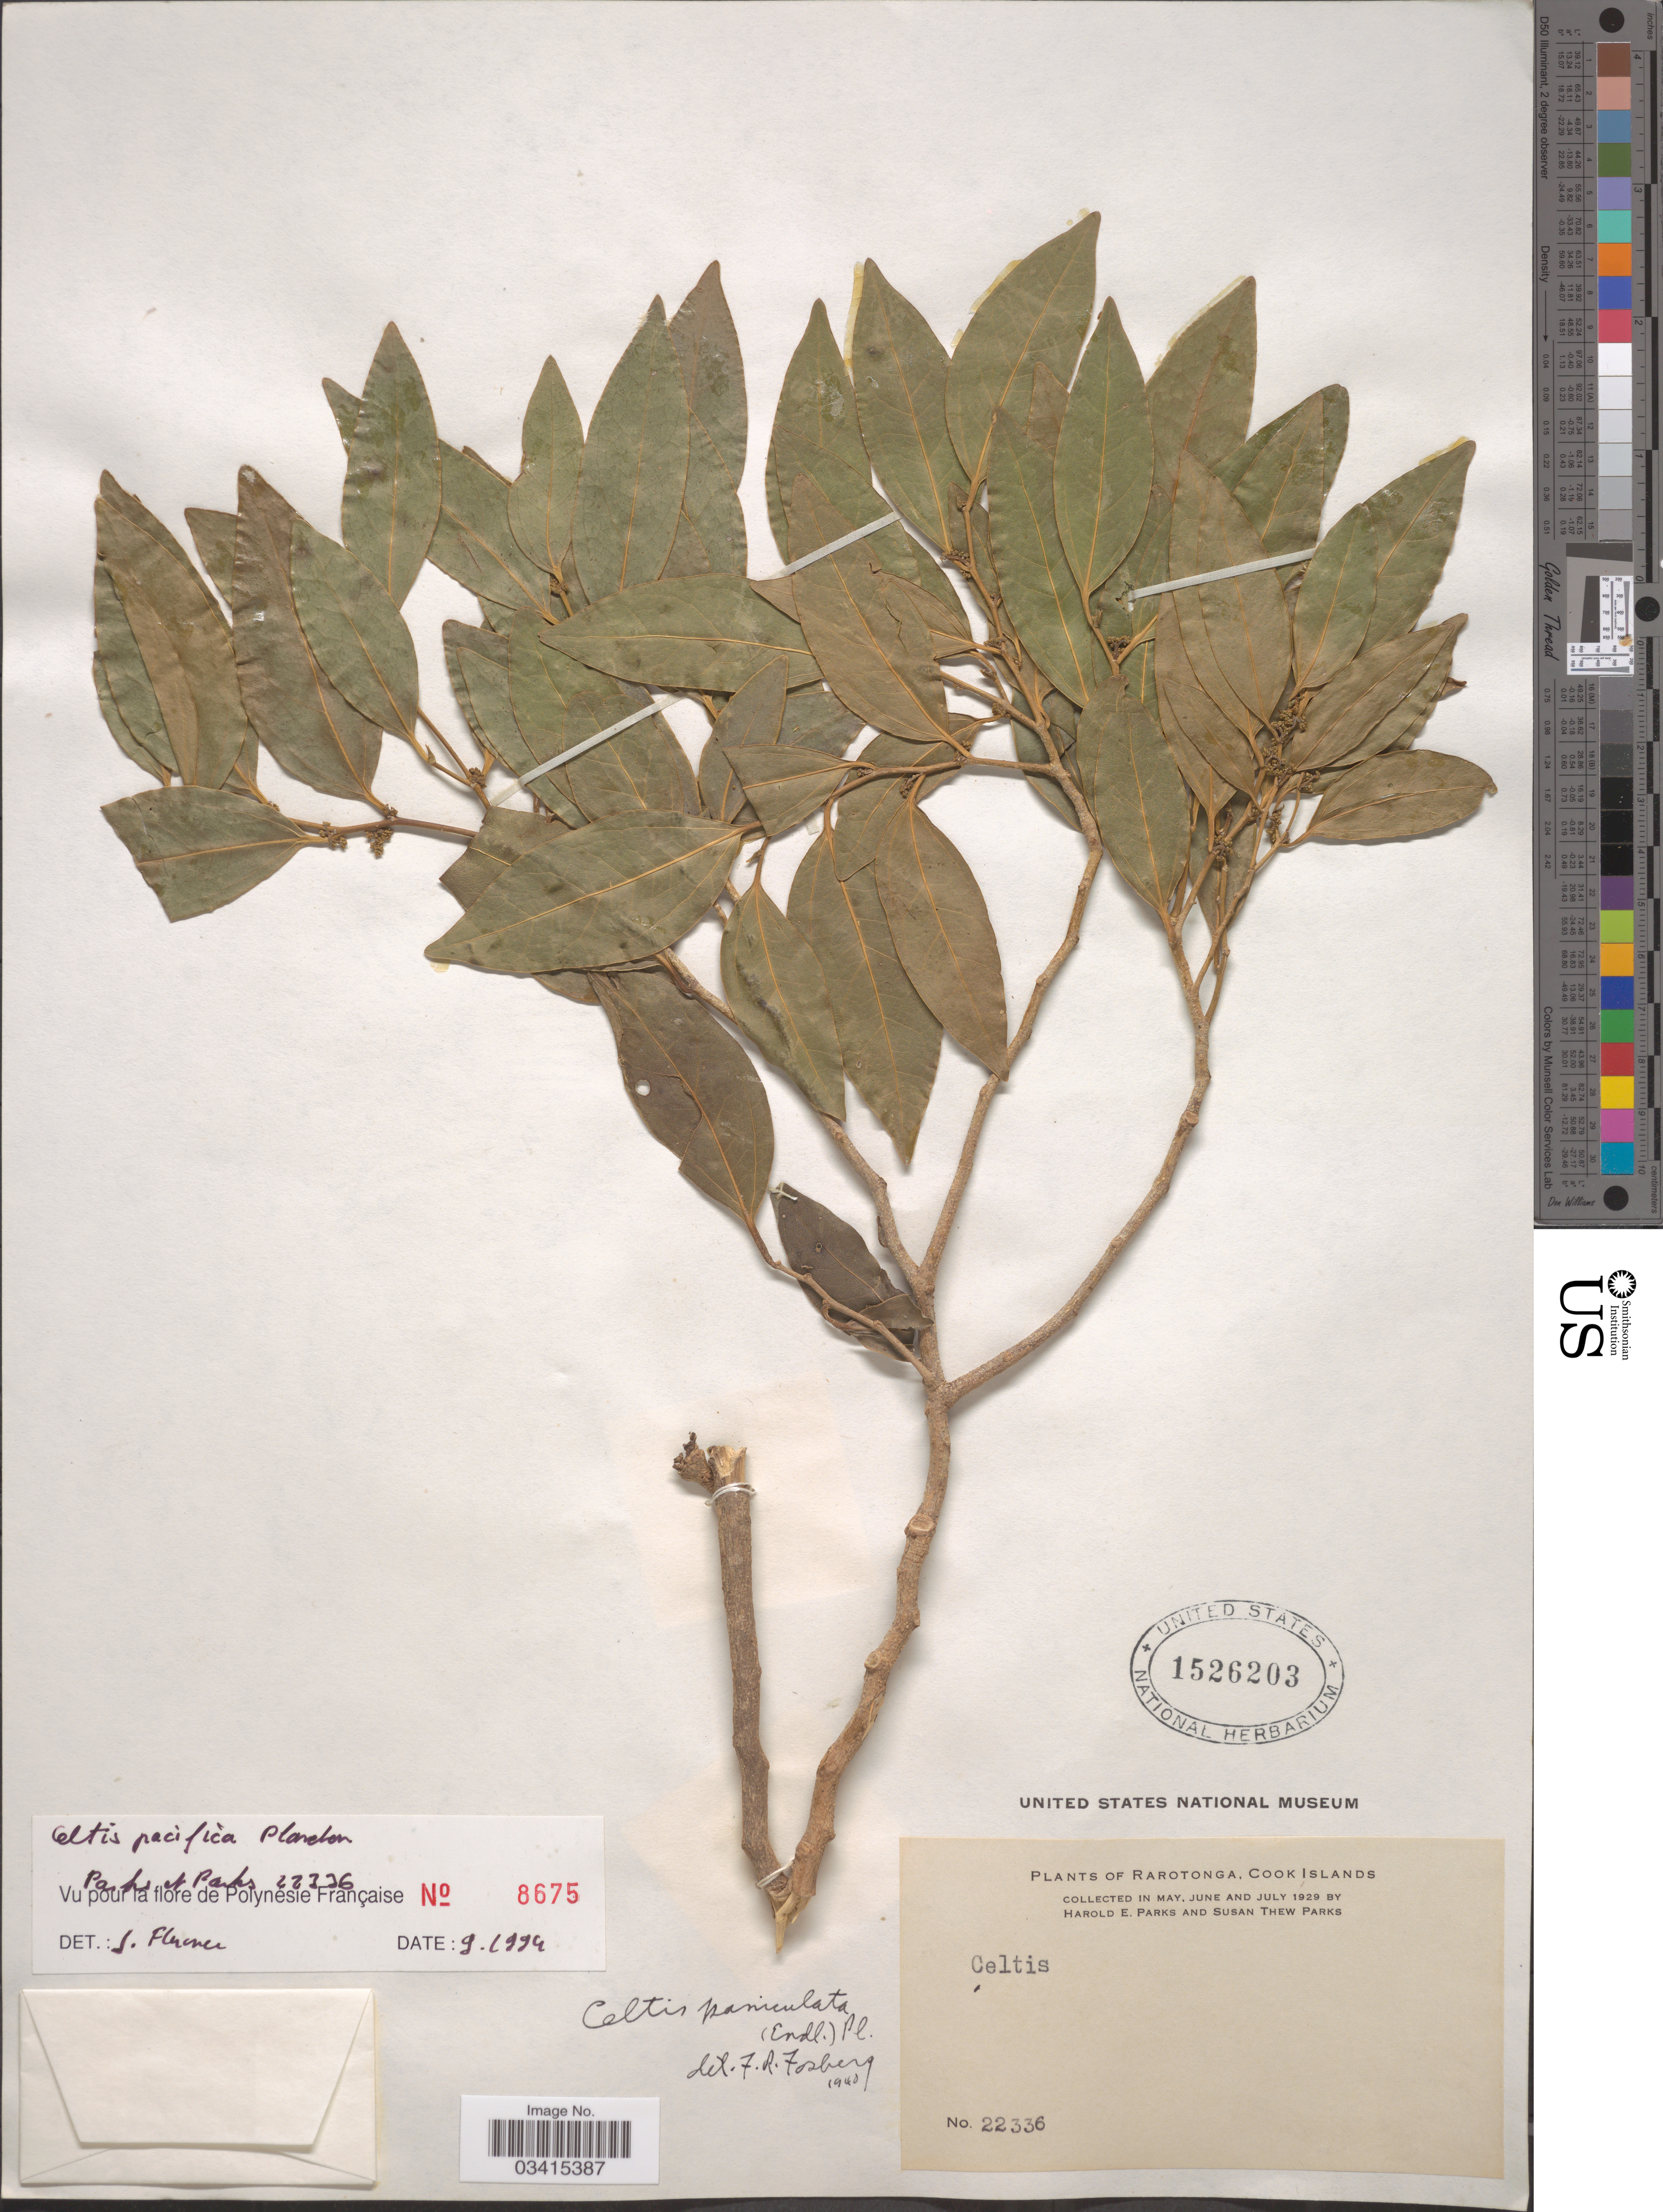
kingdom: Plantae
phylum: Tracheophyta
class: Magnoliopsida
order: Rosales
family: Cannabaceae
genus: Celtis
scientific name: Celtis pacifica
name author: Planch.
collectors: H. E. Parks & S. Parks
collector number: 22336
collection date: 1929-05/1929-07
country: Cook Islands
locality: Rarotonga.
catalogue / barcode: US 1526203